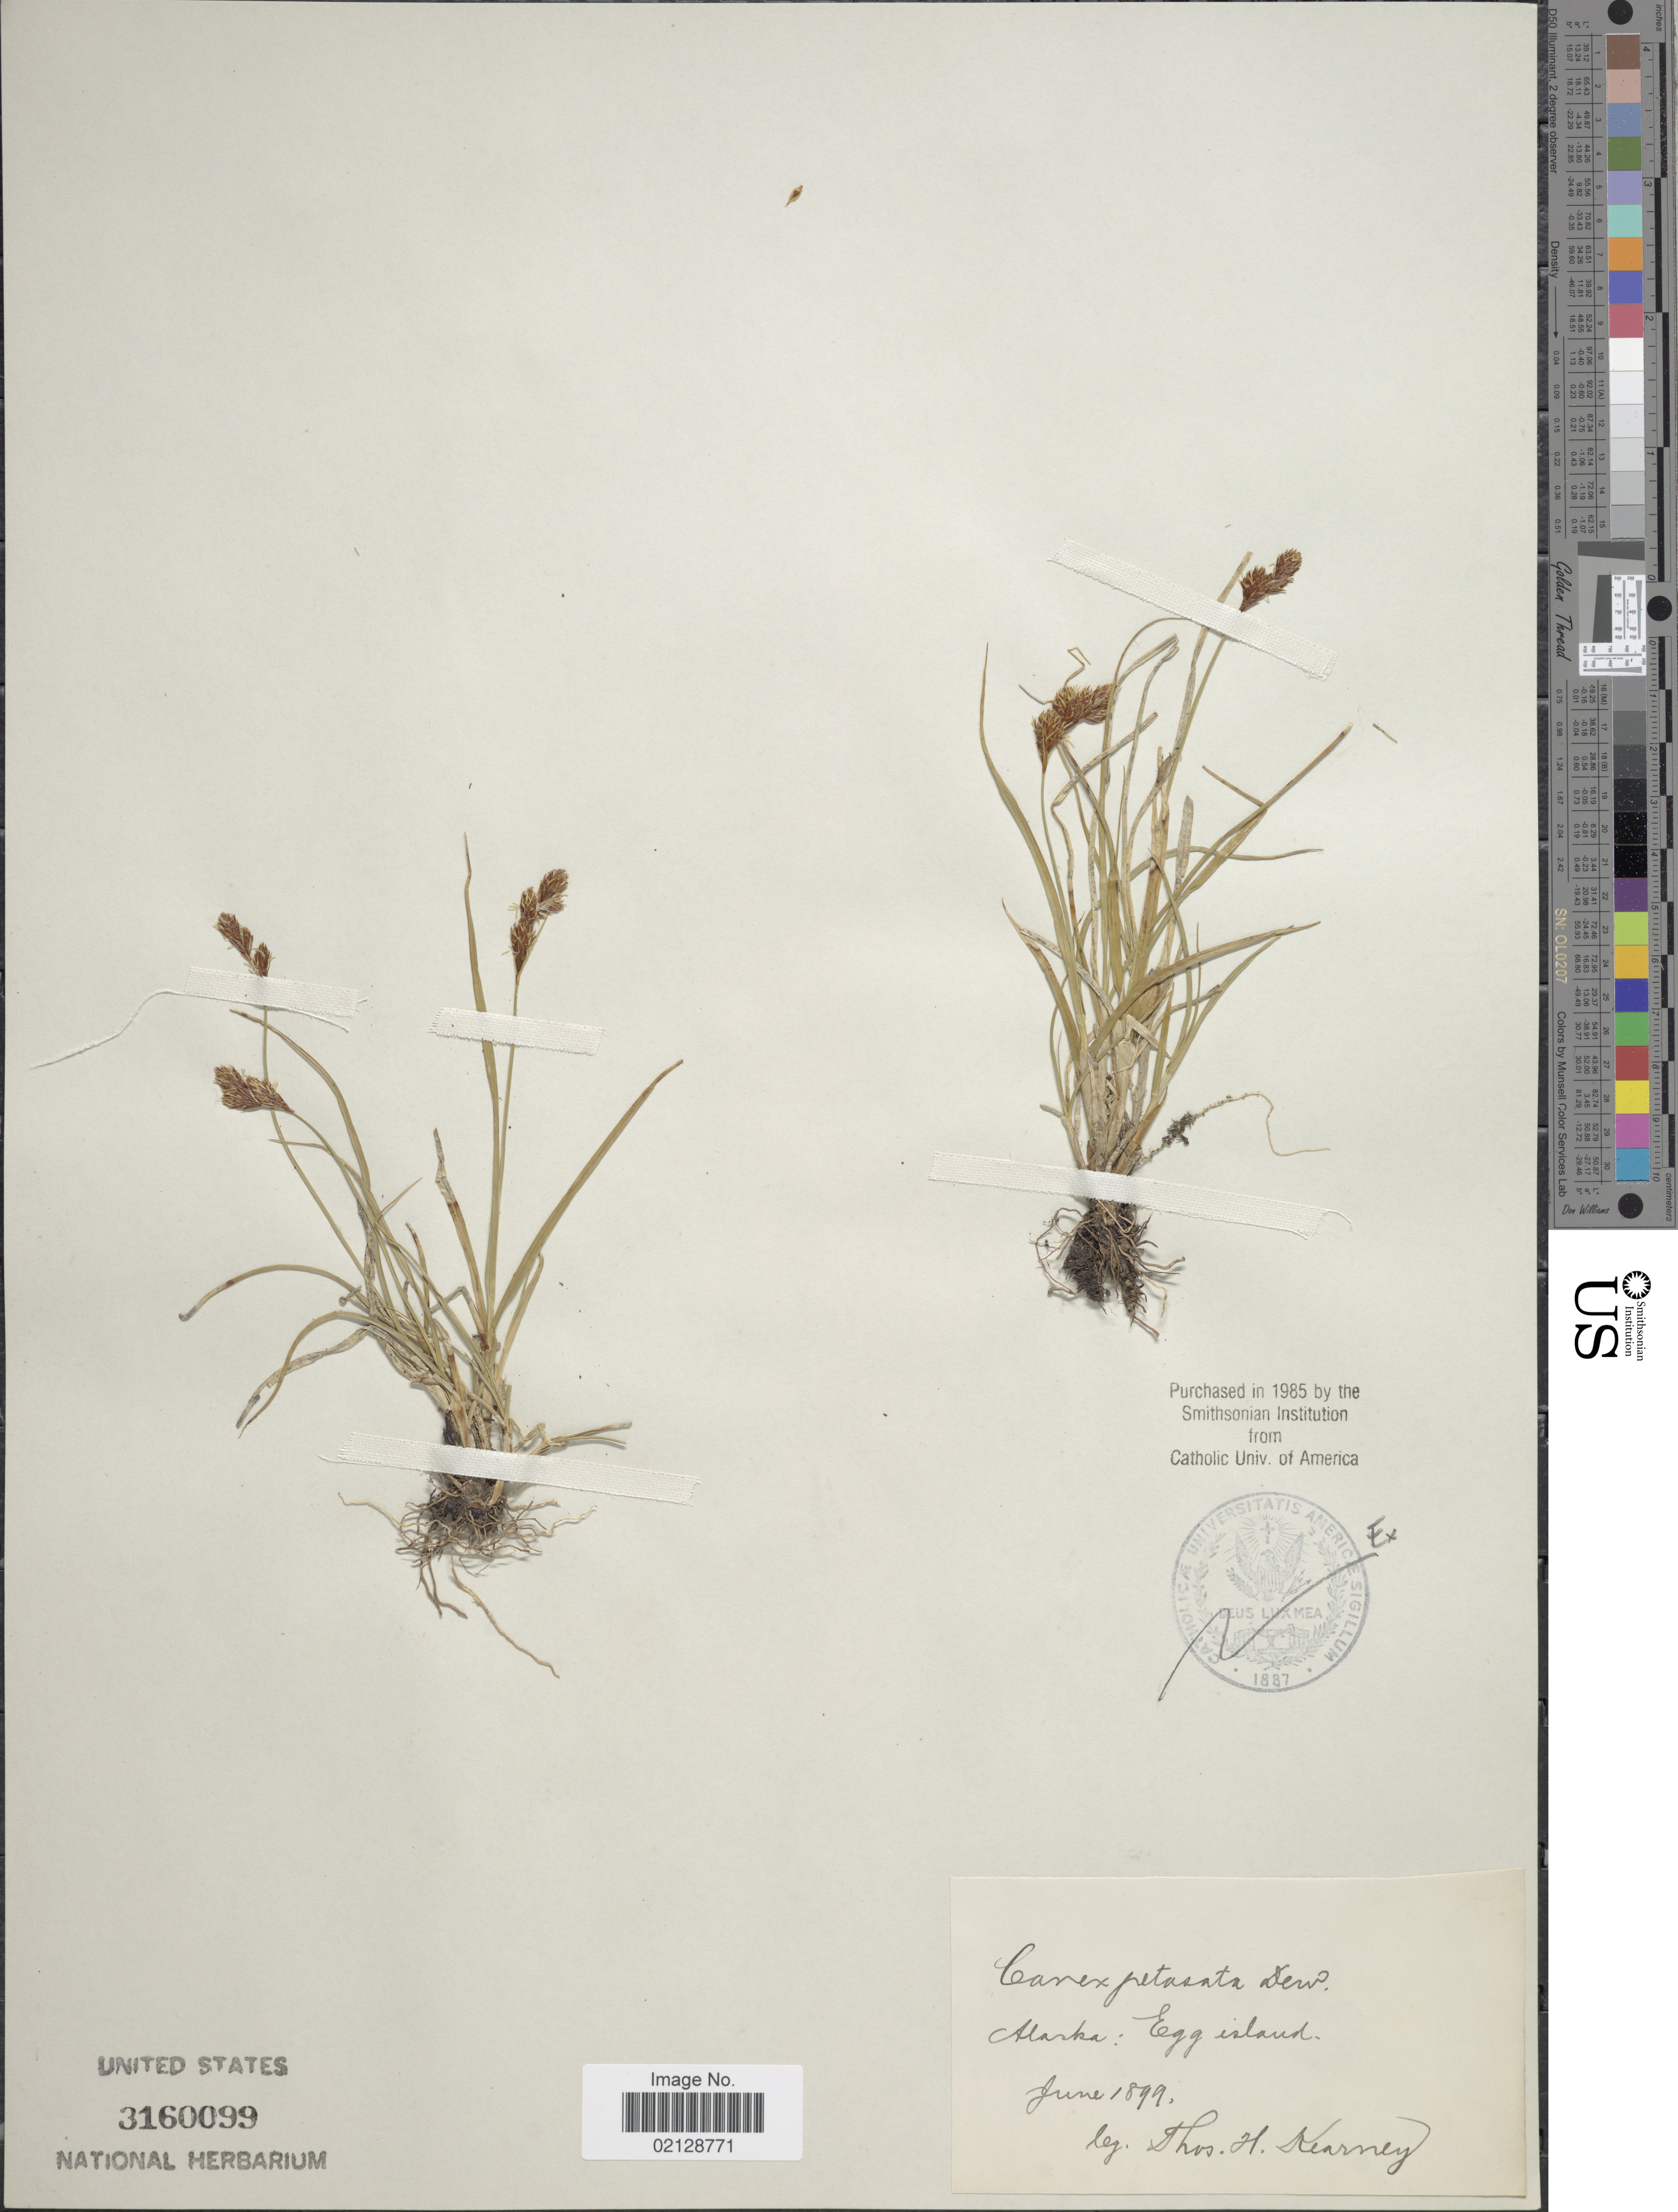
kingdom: Plantae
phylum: Tracheophyta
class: Liliopsida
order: Poales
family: Cyperaceae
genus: Carex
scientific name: Carex petasata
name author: Dewey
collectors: ex herb. T. Morong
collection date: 1899-06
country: United States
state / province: Alaska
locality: Alaska: Egg Island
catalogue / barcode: US 3160099